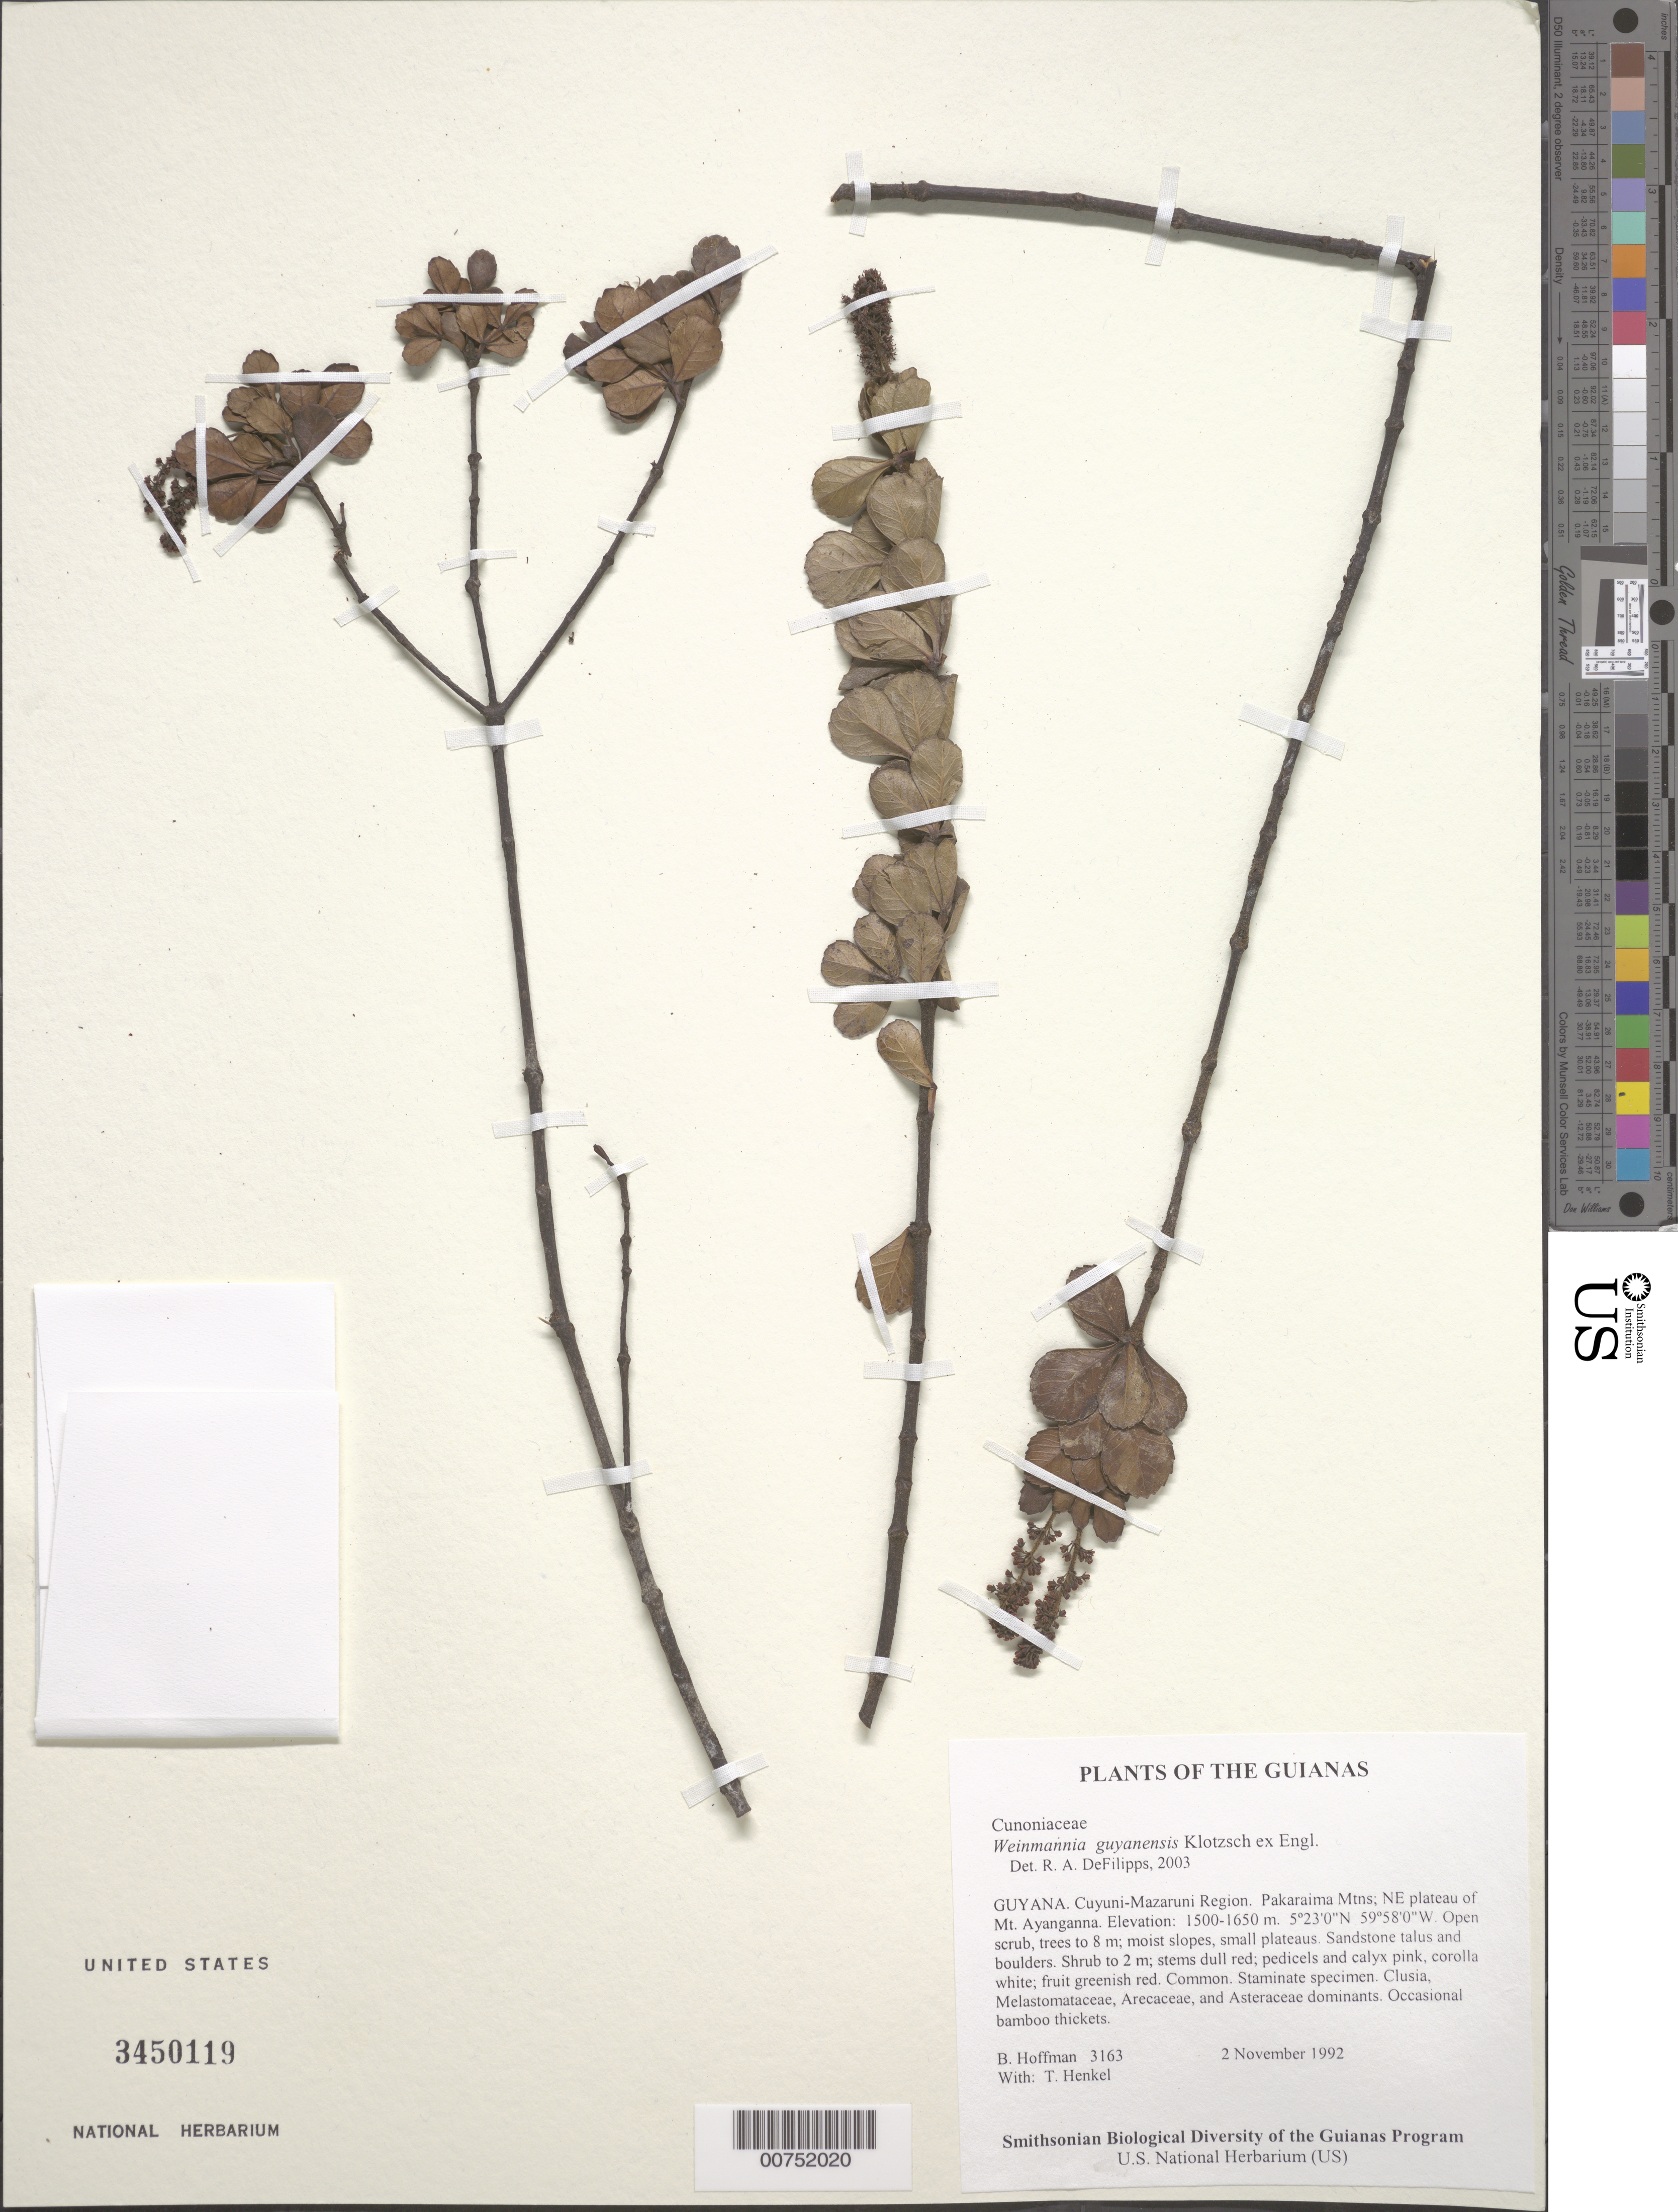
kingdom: Plantae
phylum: Tracheophyta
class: Magnoliopsida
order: Oxalidales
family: Cunoniaceae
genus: Weinmannia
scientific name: Weinmannia guyanensis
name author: Klotzsch ex Engl.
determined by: DeFilipps, R. A.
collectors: B. Hoffman & T. Henkel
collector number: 3163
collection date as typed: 2 November 1992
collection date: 1992-11-02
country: Guyana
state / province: Cuyuni-Mazaruni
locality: Pakaraima Mountains; NE plateau of Mt. Ayanganna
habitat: Open scrub, trees to 8 m; moist slopes, small plateaus. Sandstone talus and boulders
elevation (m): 1500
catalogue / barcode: US 3450119